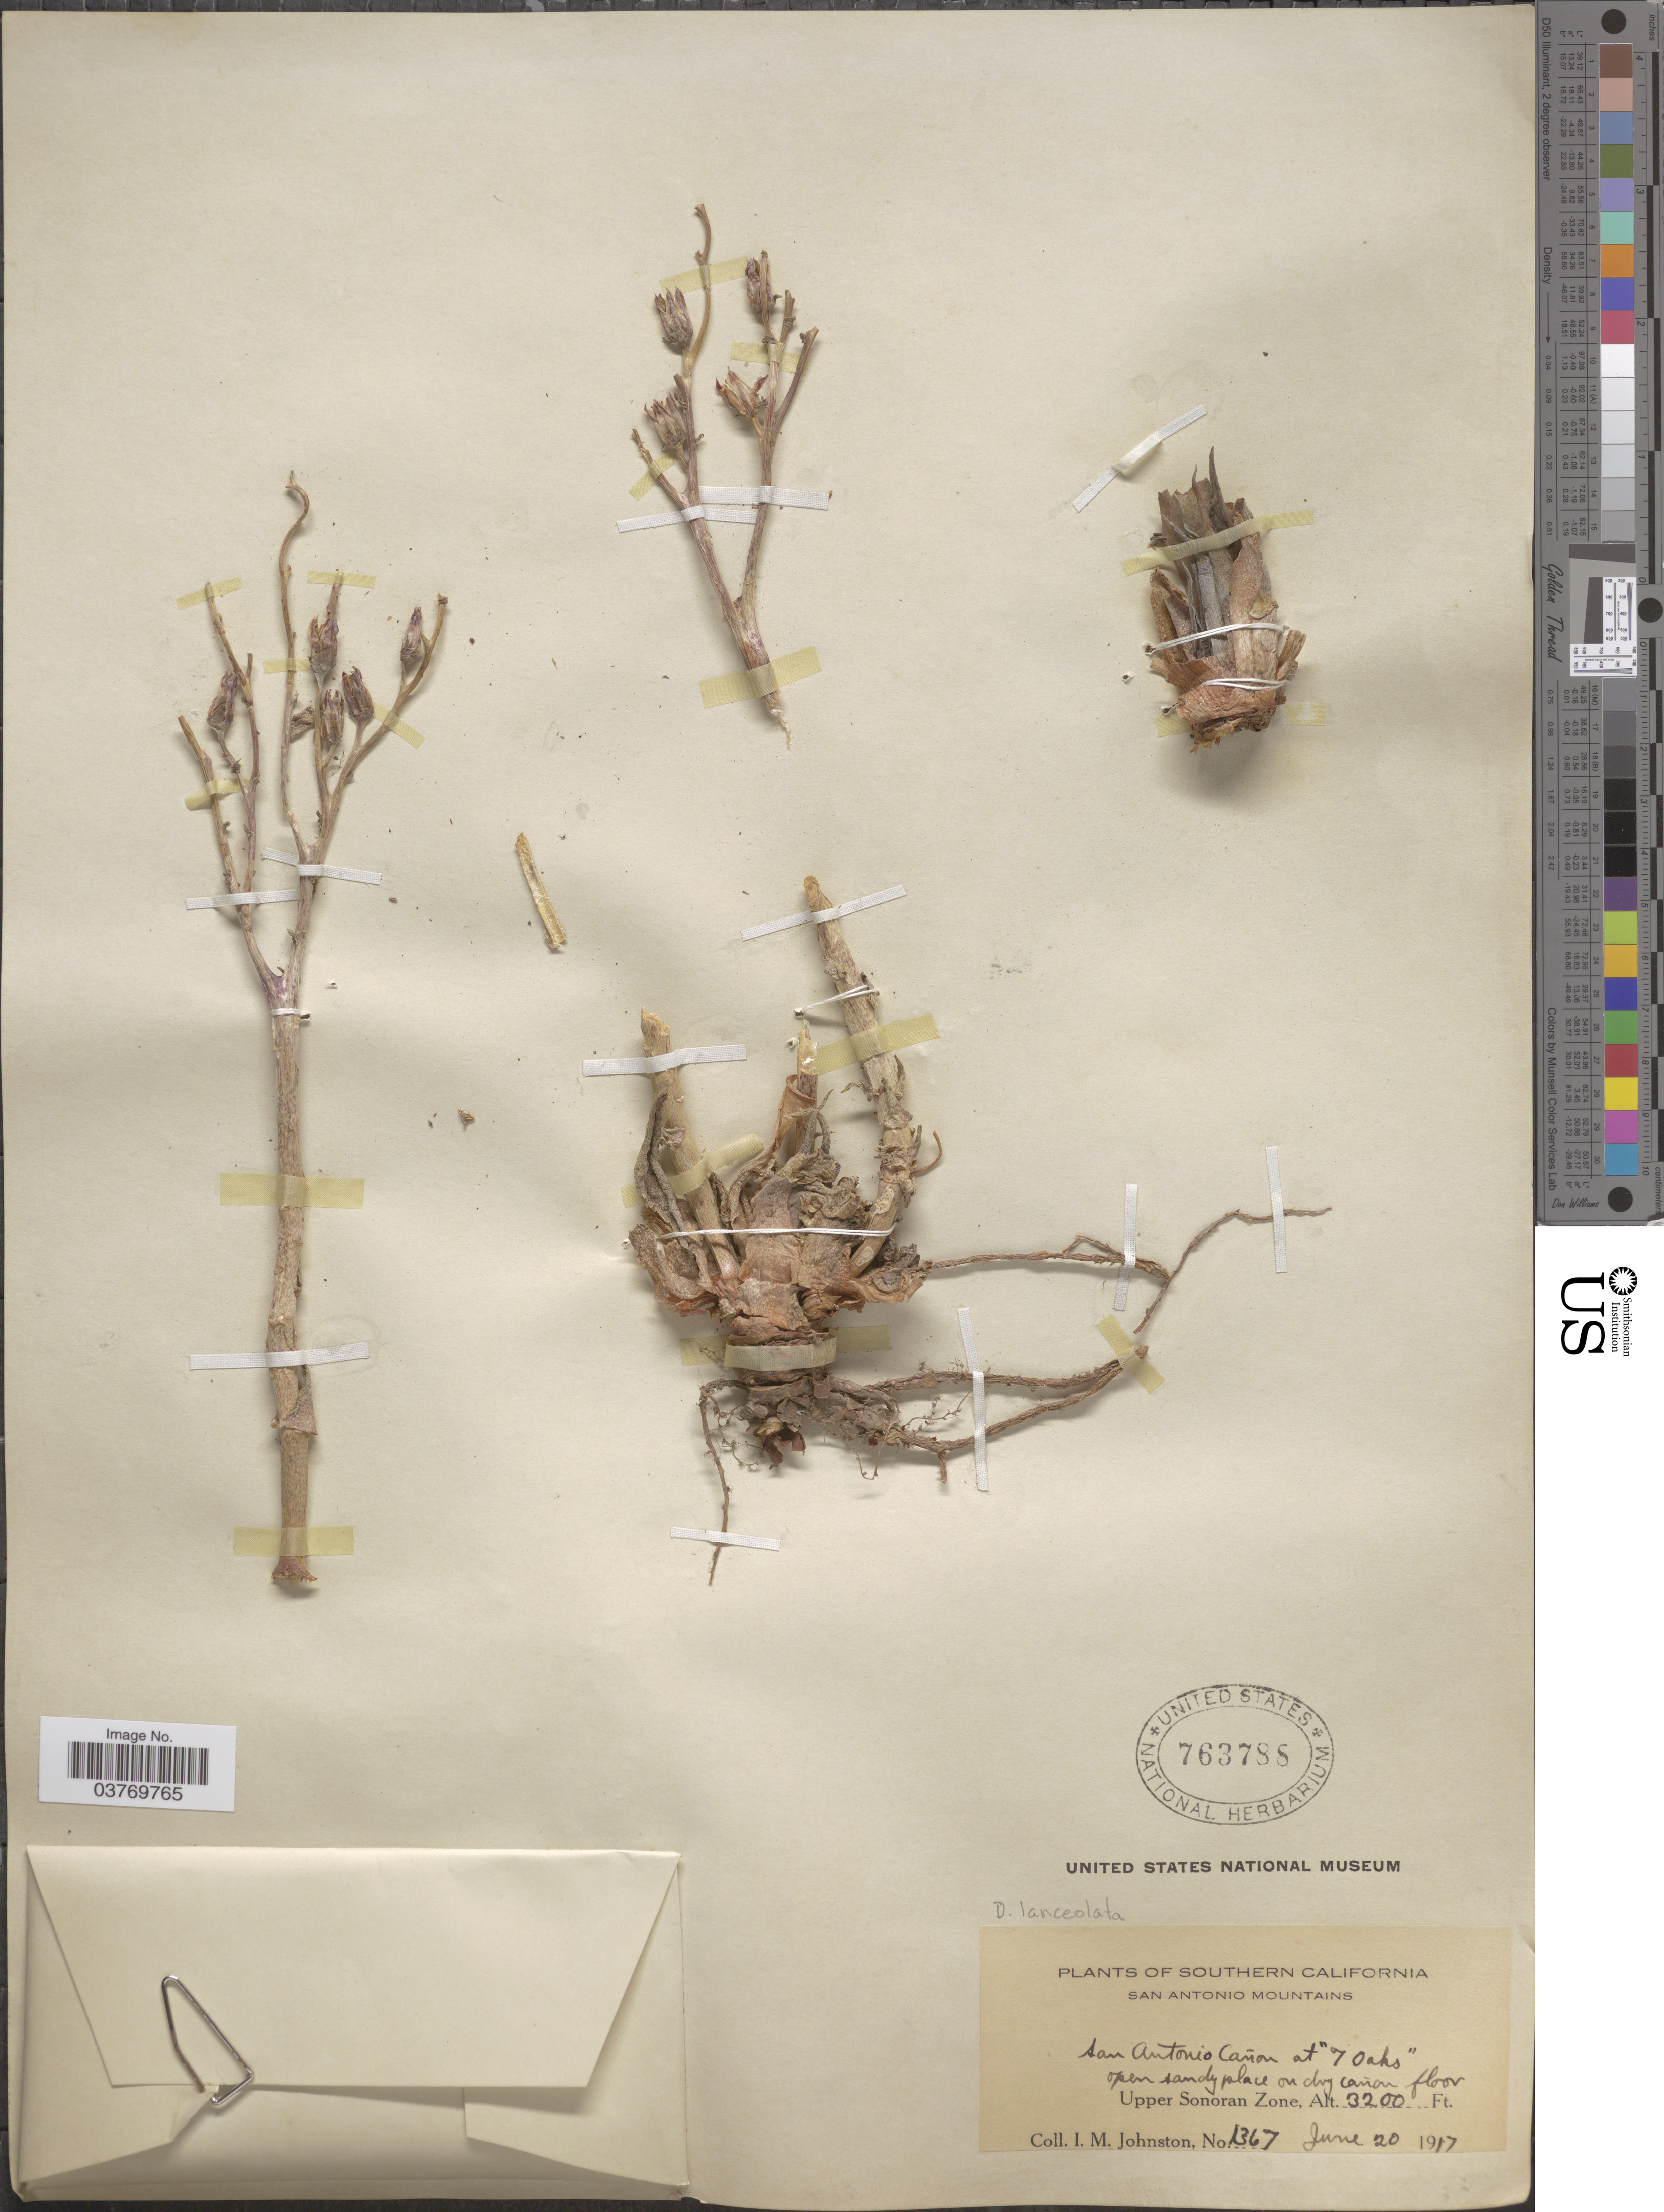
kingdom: Plantae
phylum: Tracheophyta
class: Magnoliopsida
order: Saxifragales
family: Crassulaceae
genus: Dudleya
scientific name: Dudleya lanceolata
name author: (Nutt.) Britton & Rose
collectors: I.M. Johnston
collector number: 1367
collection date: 1917-06-20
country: United States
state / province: California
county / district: Los Angeles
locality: Southern California. San Antonio Mountains. San Antonio Cañon at "7 Oaks". Upper Sonoran Zone.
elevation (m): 975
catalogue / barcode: US 763788